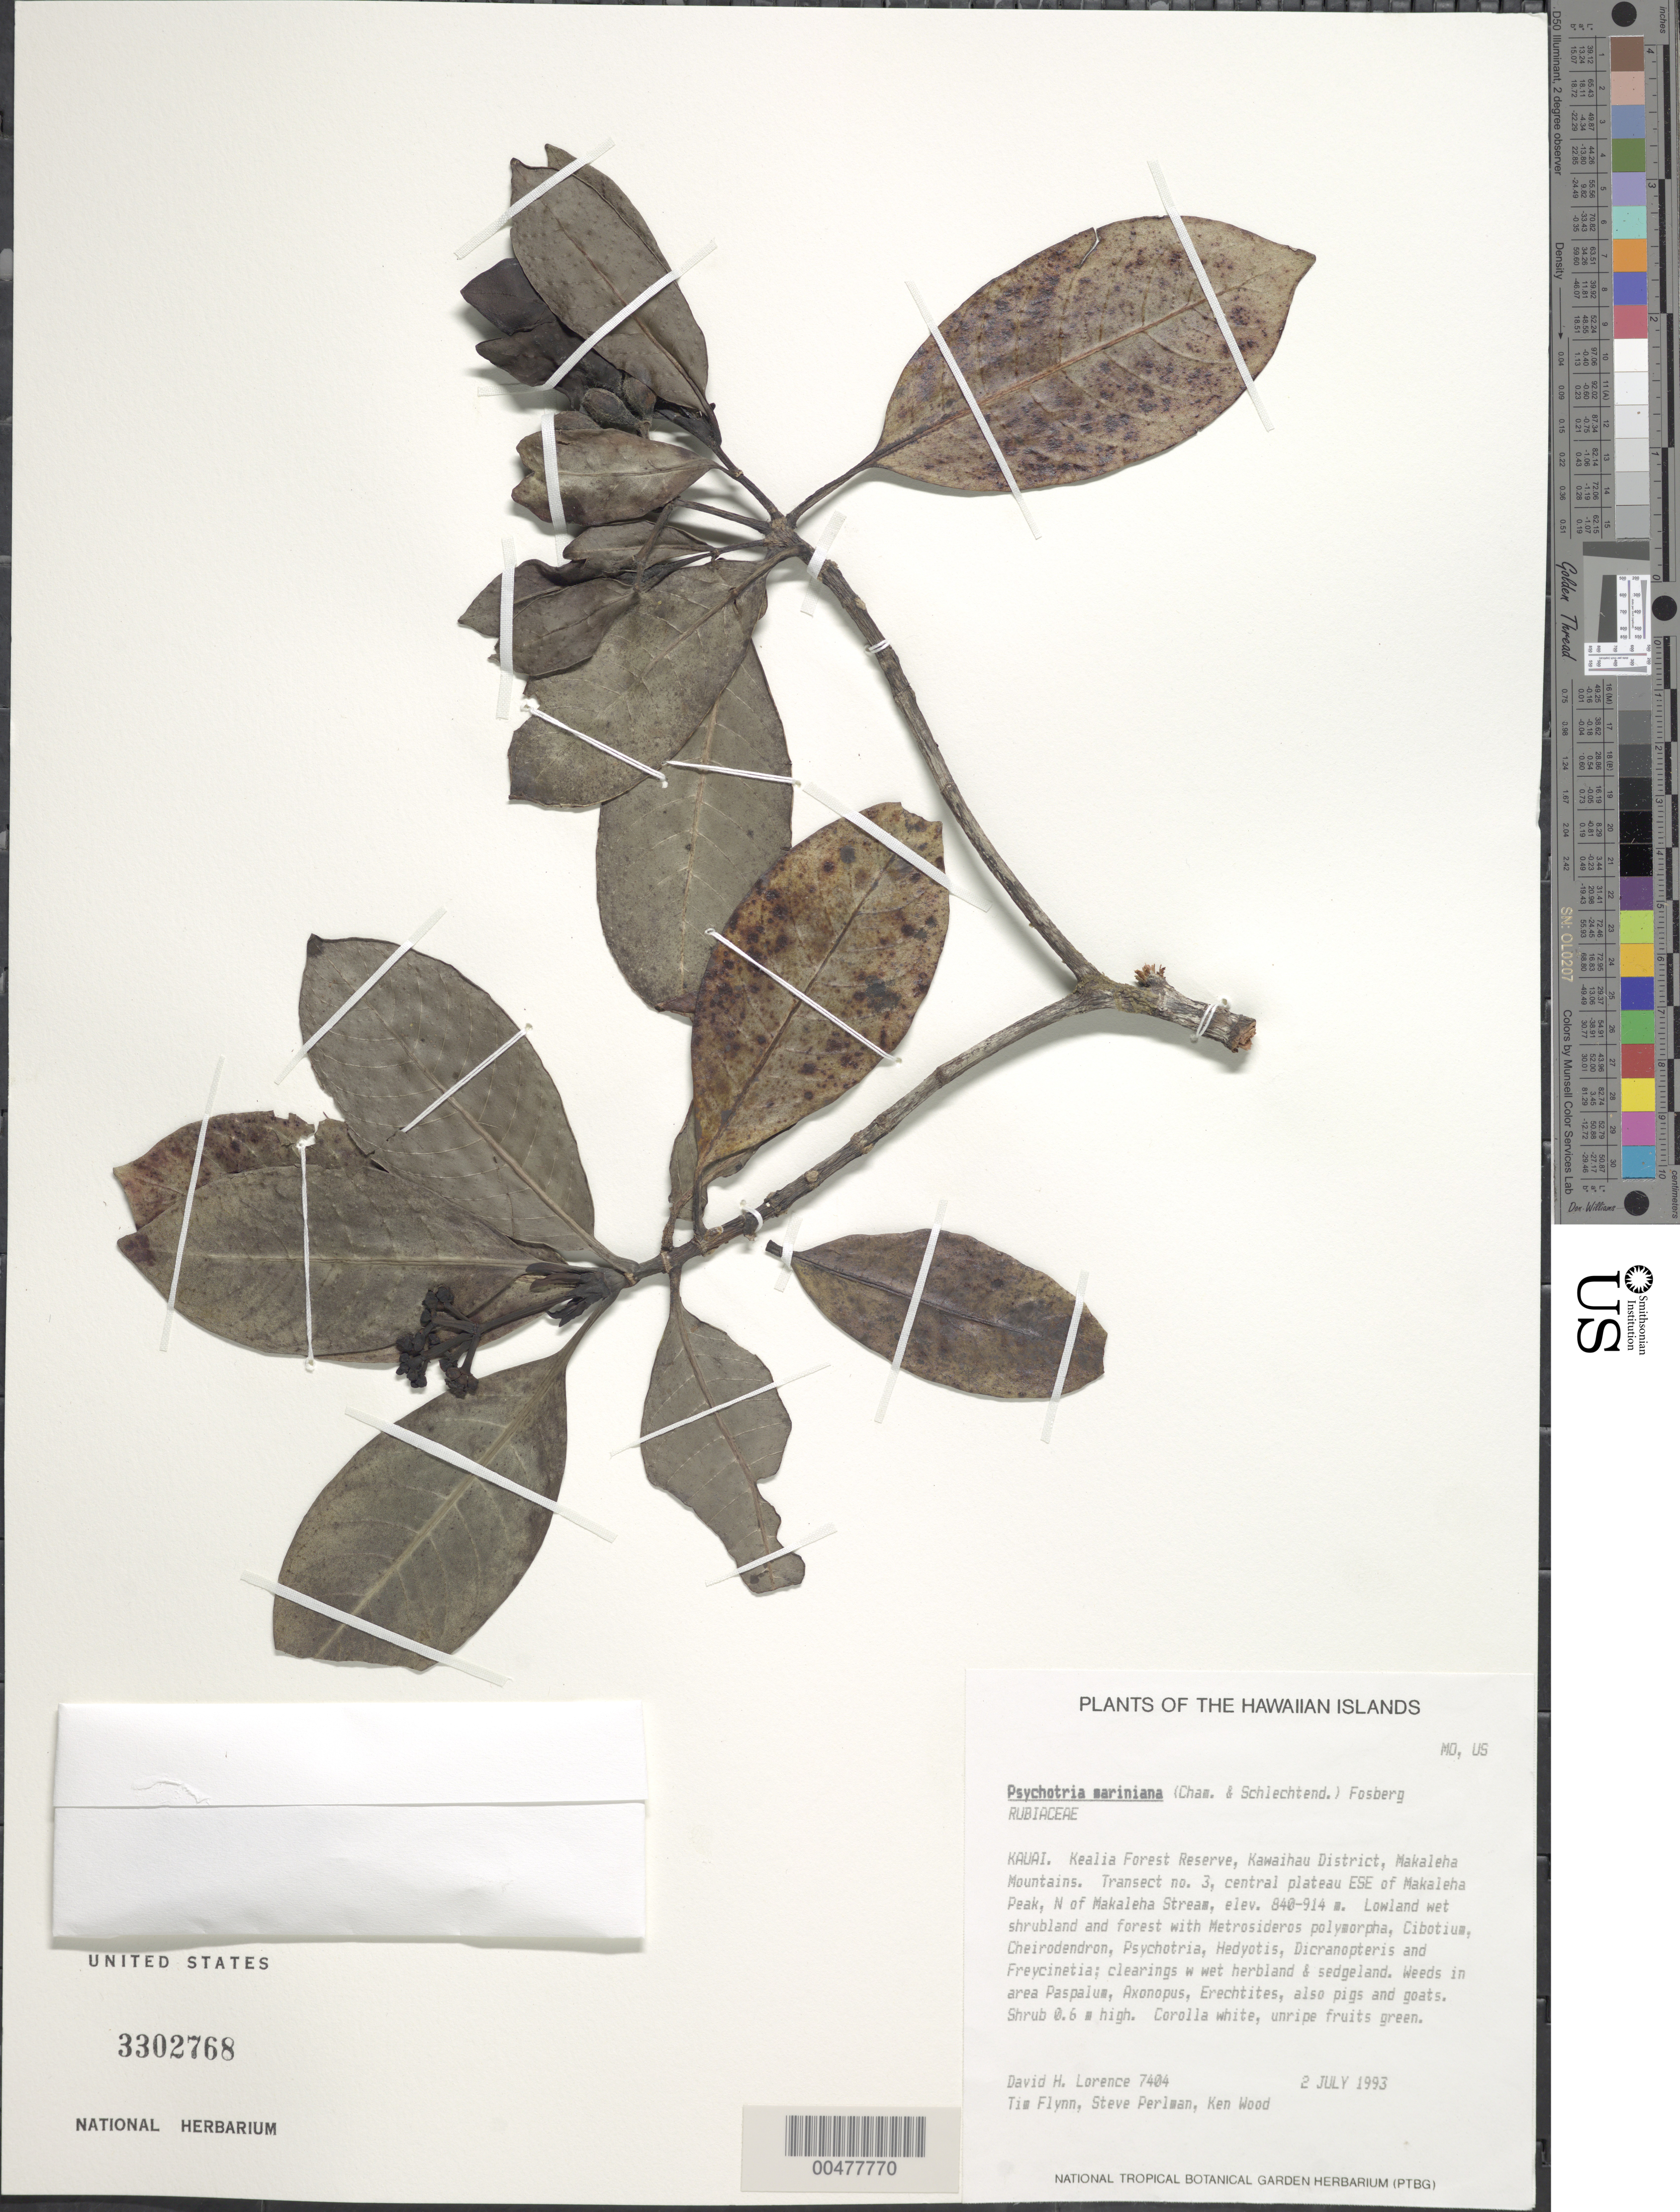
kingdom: Plantae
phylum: Tracheophyta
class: Magnoliopsida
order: Gentianales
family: Rubiaceae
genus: Psychotria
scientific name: Psychotria mariniana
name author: (Cham. & Schltdl.) Fosberg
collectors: D. Lorence, T. W. Flynn, S. P. Perlman & K. Wood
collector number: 7404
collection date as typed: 2 Jul 1993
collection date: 1993-07-02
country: United States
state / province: Hawaii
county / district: Kauai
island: Kaua'i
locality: Kealia Forest Reserve, Kawaihau Dist., Makaleha Mts., transect 3, central plateau ESE of Makaleha Peak, N of Makaleha Stream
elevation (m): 840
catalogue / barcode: US 3302768